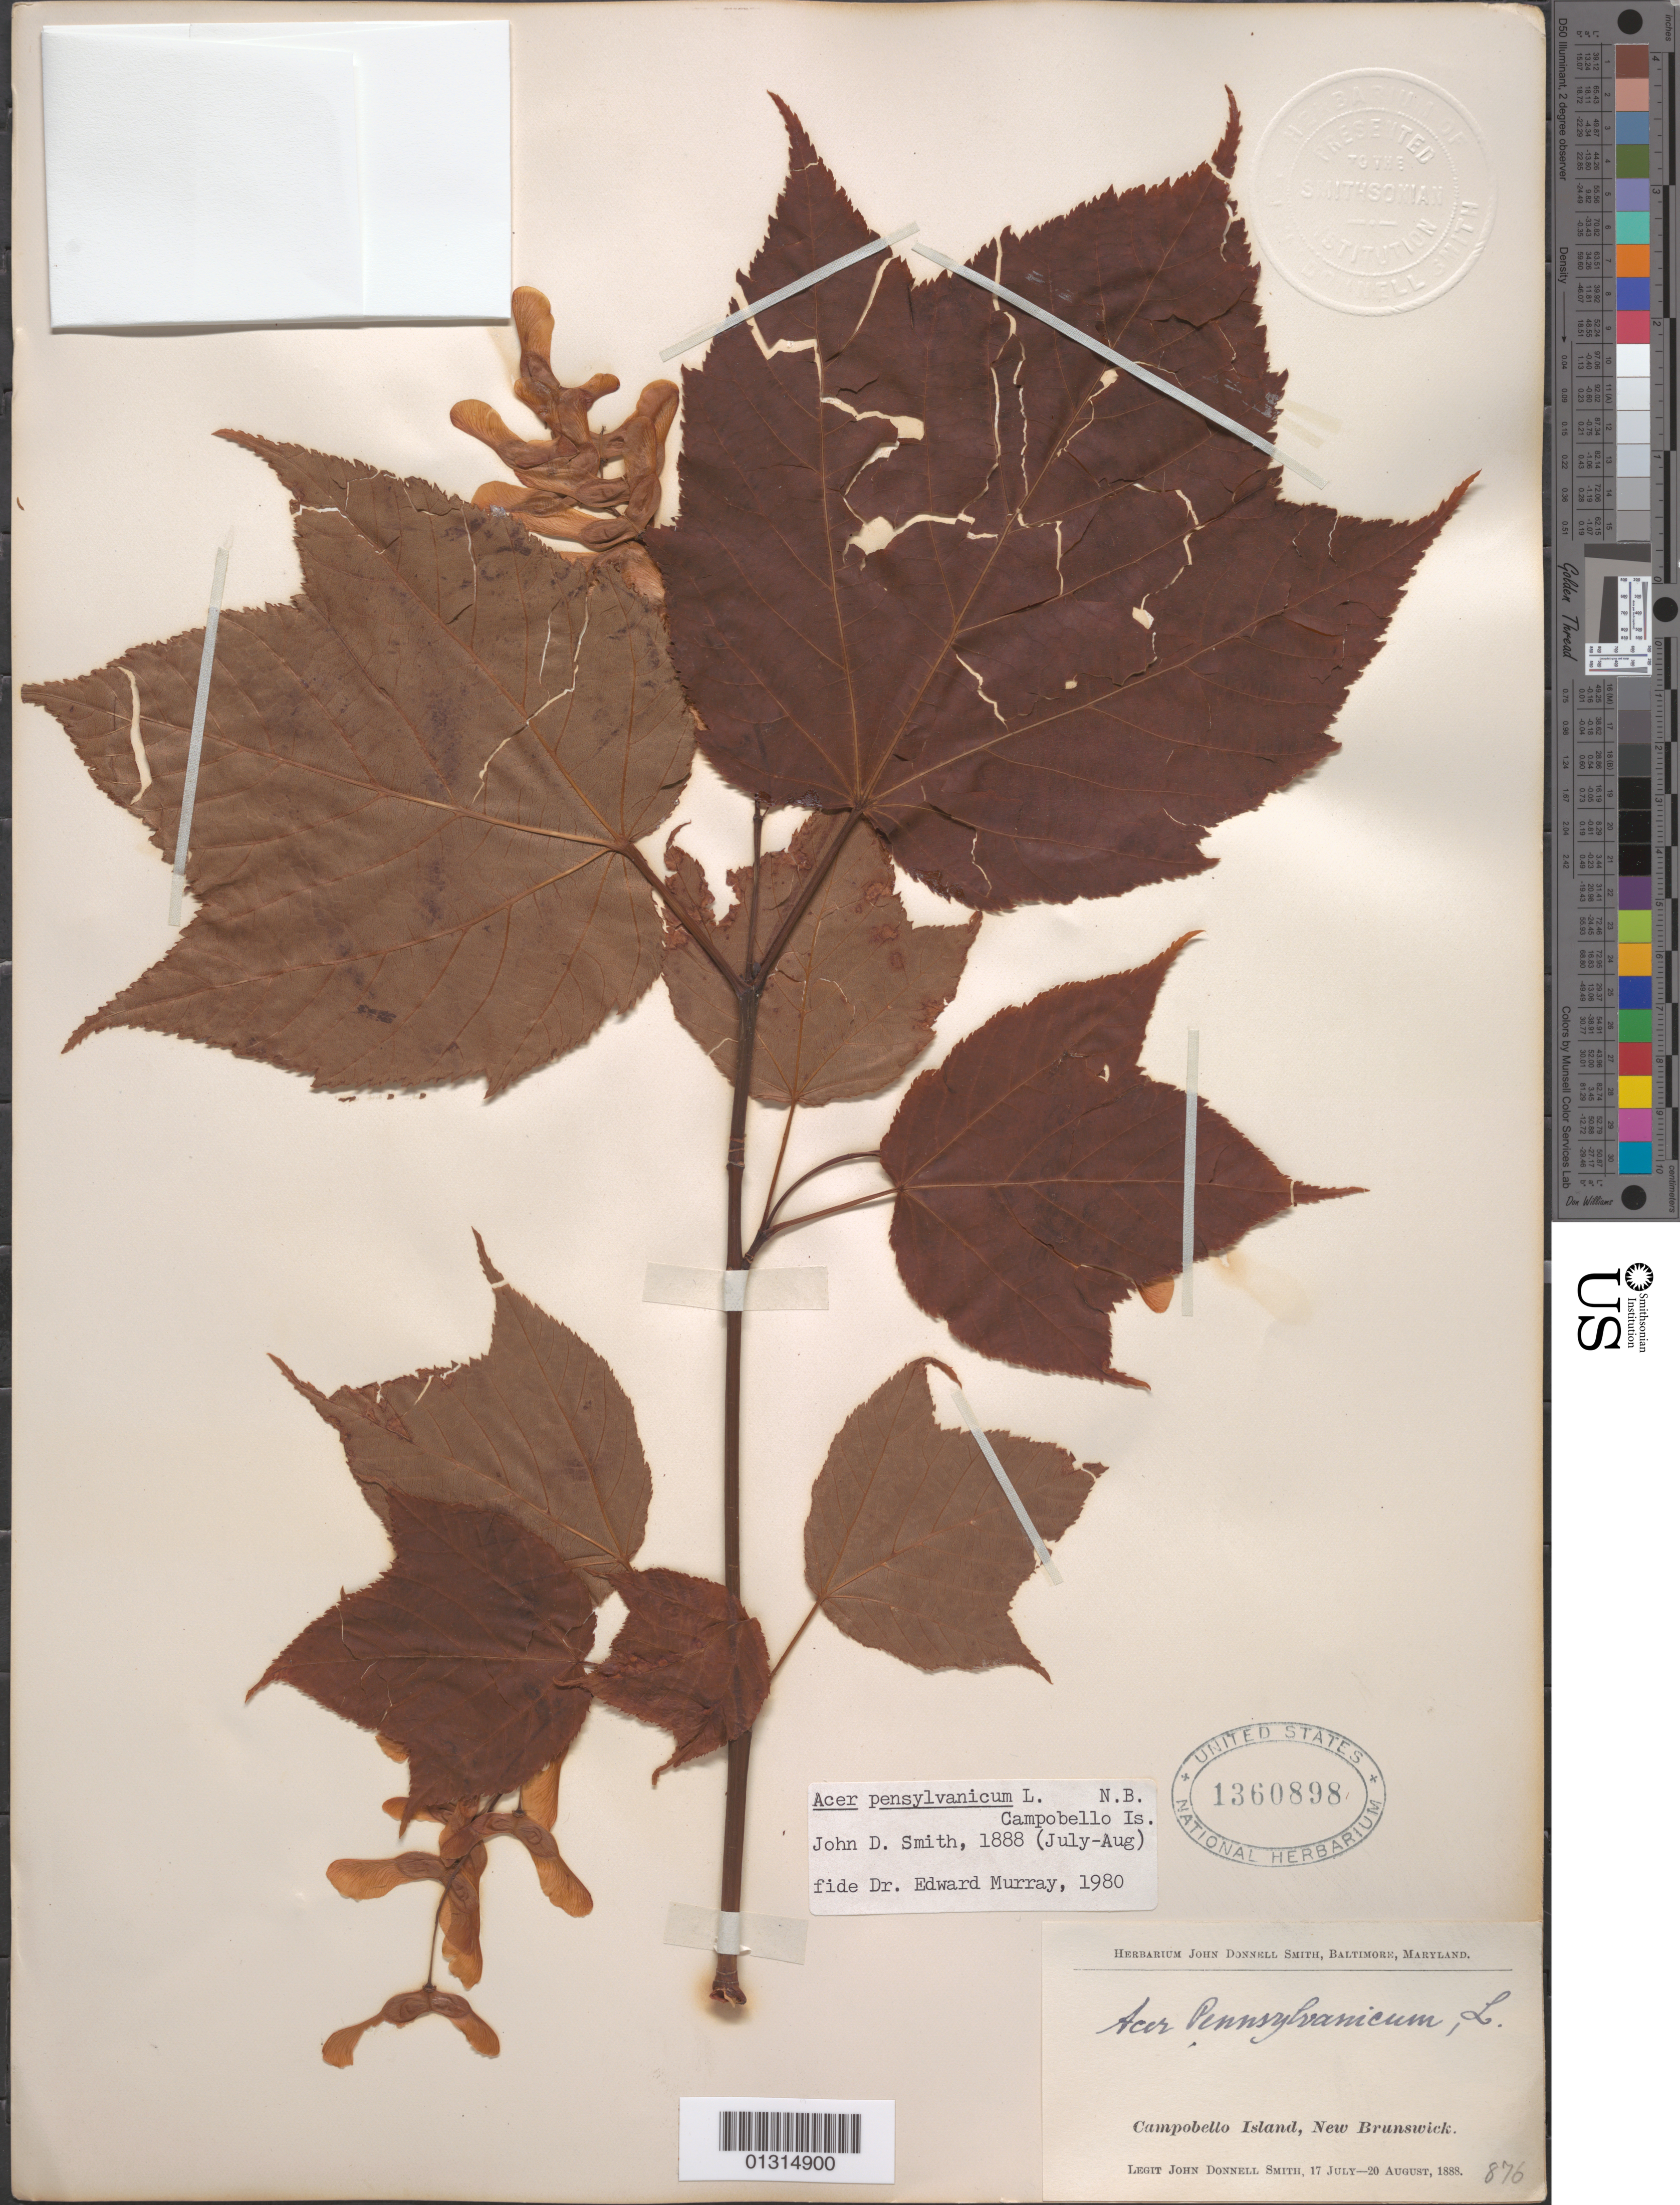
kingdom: Plantae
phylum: Tracheophyta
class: Magnoliopsida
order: Sapindales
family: Sapindaceae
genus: Acer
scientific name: Acer pensylvanicum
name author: L.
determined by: Murray, Edward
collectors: J. Donnell Smith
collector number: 876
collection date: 1888-07-17/1888-08-29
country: Canada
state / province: New Brunswick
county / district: Charlotte County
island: Campobello Island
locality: Campobello Island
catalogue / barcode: US 1360898